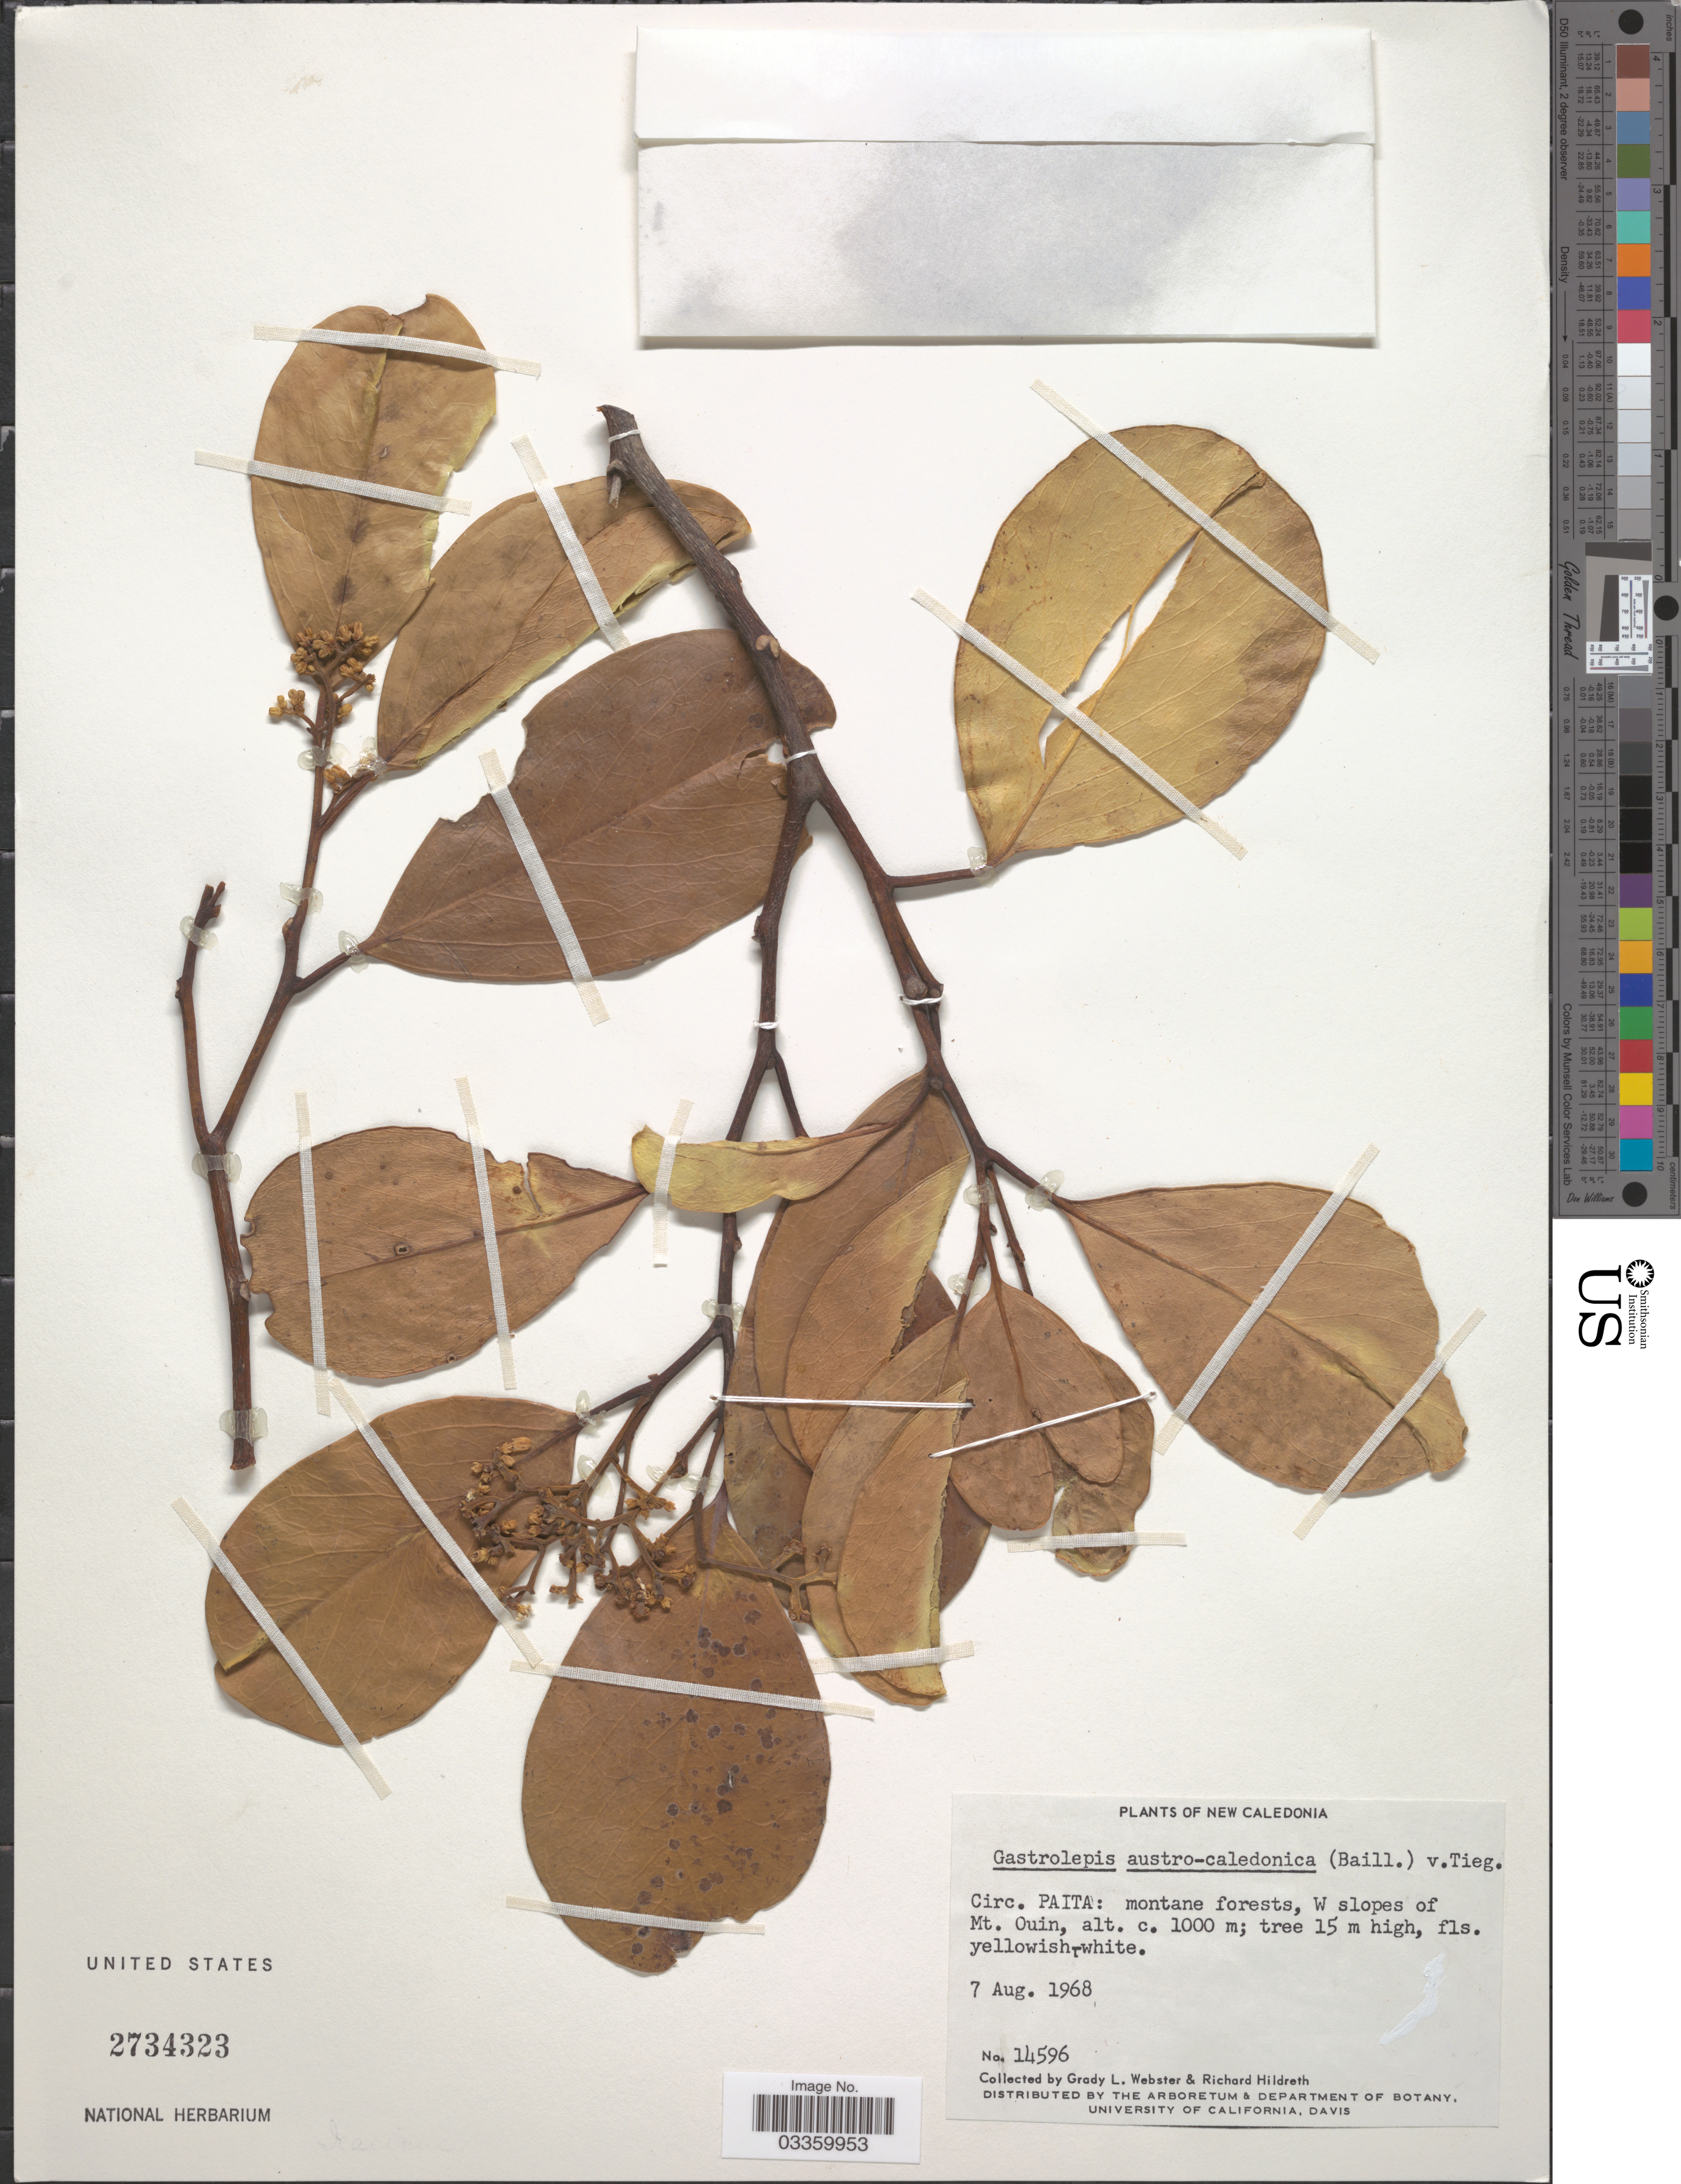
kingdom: Plantae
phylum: Tracheophyta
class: Magnoliopsida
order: Cardiopteridales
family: Stemonuraceae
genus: Gastrolepis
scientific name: Gastrolepis austrocaledonica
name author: (Baill.) R.A. Howard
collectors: G. L. Webster & R. Hildreth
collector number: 14596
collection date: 1968-08-07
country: New Caledonia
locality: Circ. Paita: montane forests, W slopes of Mt. Quin.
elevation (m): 1000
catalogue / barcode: US 2734323